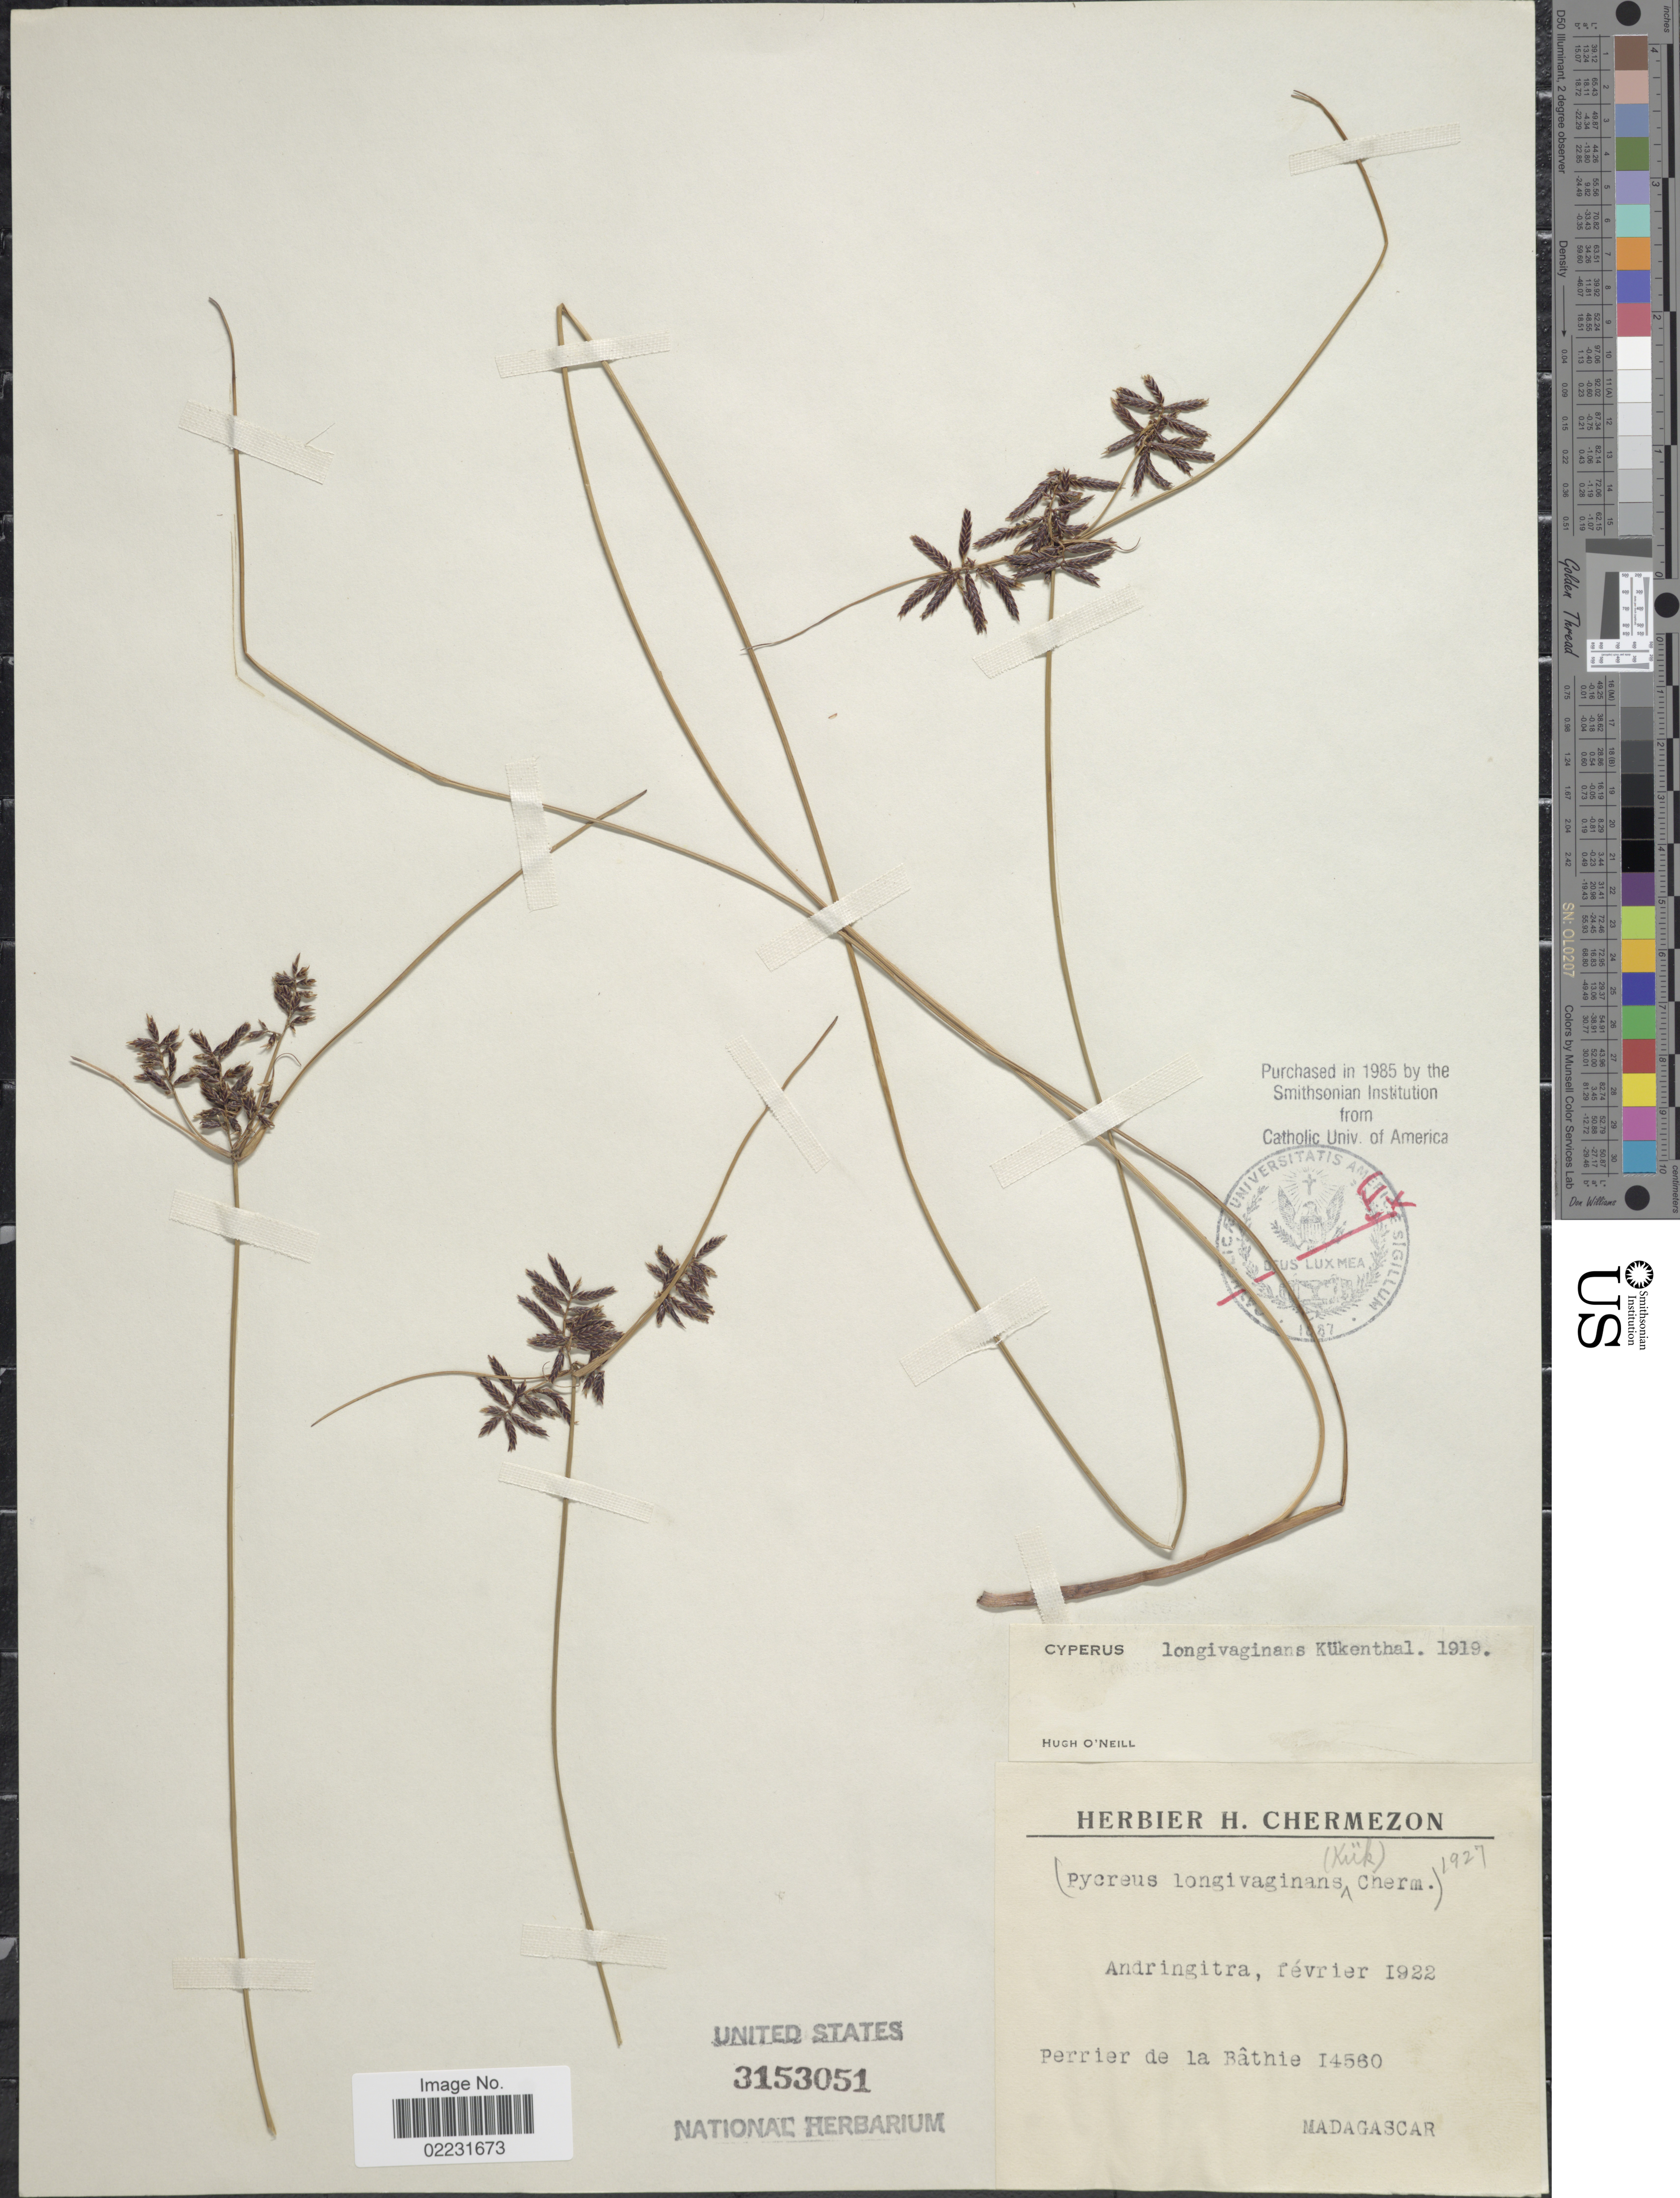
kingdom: Plantae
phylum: Tracheophyta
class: Liliopsida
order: Poales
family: Cyperaceae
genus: Cyperus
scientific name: Cyperus longivaginans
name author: Kük.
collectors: Perrier de la Bâthie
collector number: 14560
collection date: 1922-02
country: Madagascar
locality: Andringitra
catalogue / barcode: US 3153051